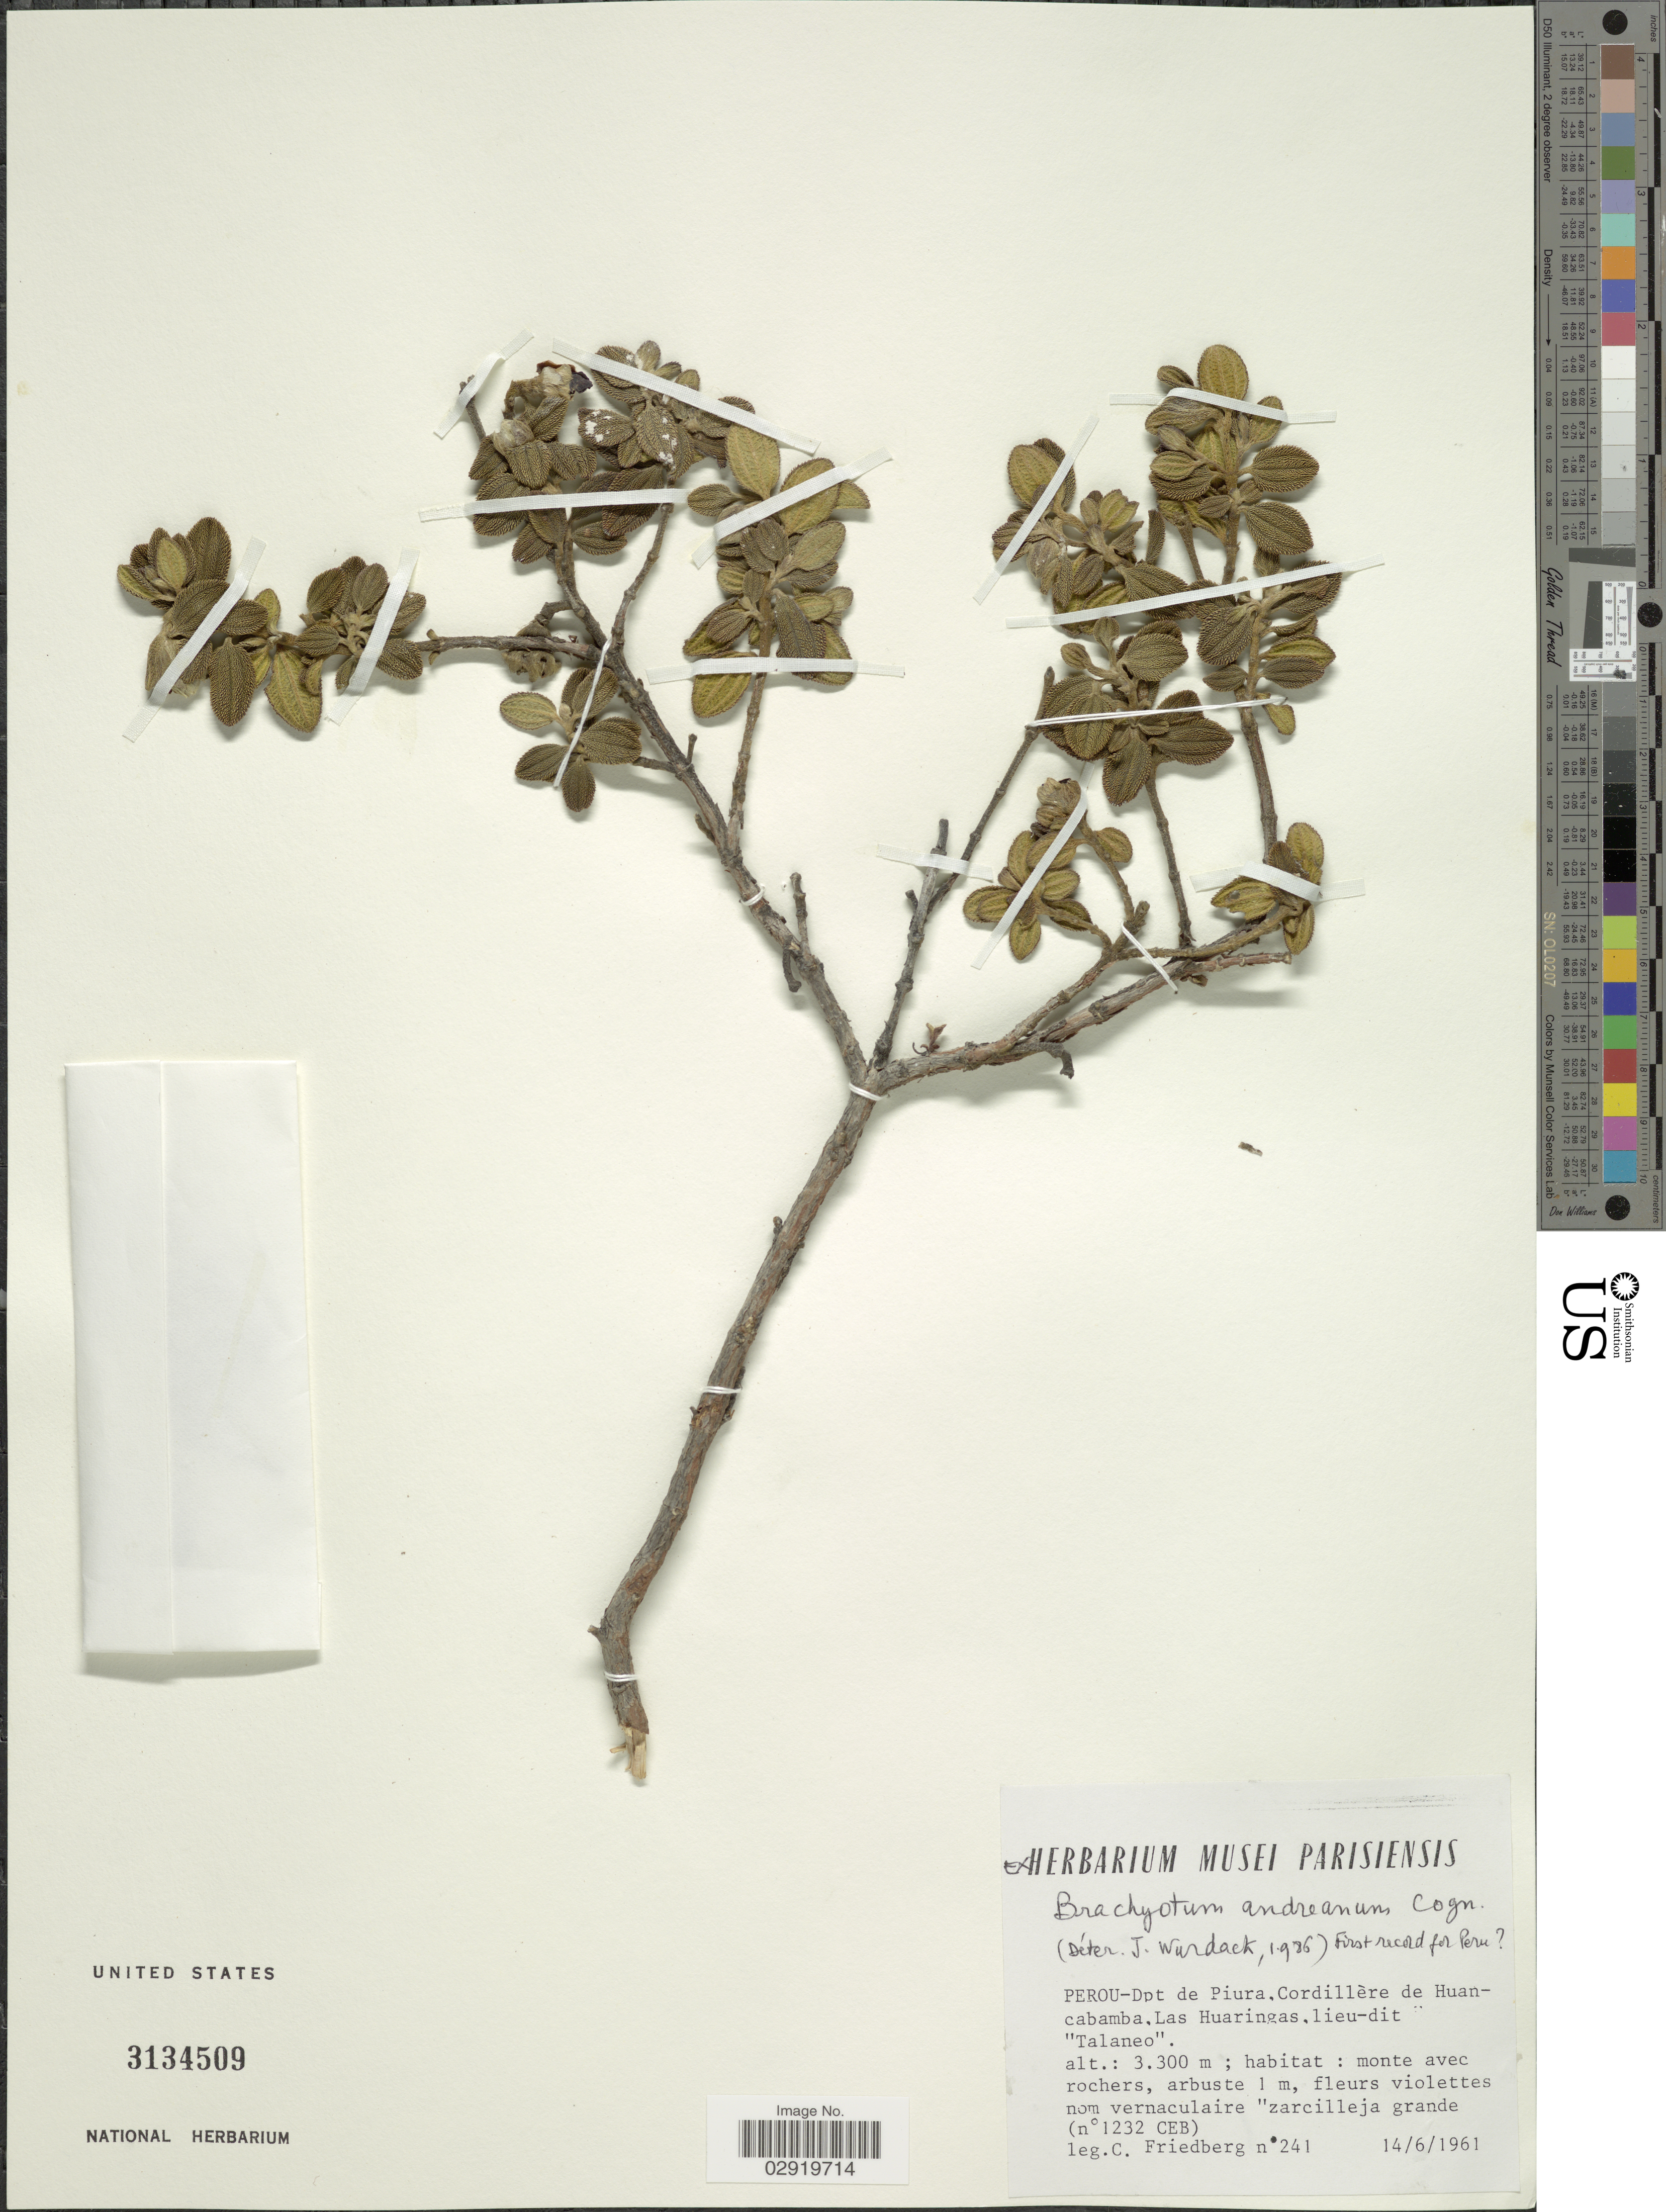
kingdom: Plantae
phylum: Tracheophyta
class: Magnoliopsida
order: Myrtales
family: Melastomataceae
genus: Brachyotum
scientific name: Brachyotum andreanum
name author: Cogn.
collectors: C. Friedberg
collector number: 241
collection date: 1961-06-14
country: Peru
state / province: Piura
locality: Dpt de Piura. Cordillère de Huancabamba. Las Huaringas, lieu-dit "Talaneo".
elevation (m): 3300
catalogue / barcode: US 3134509